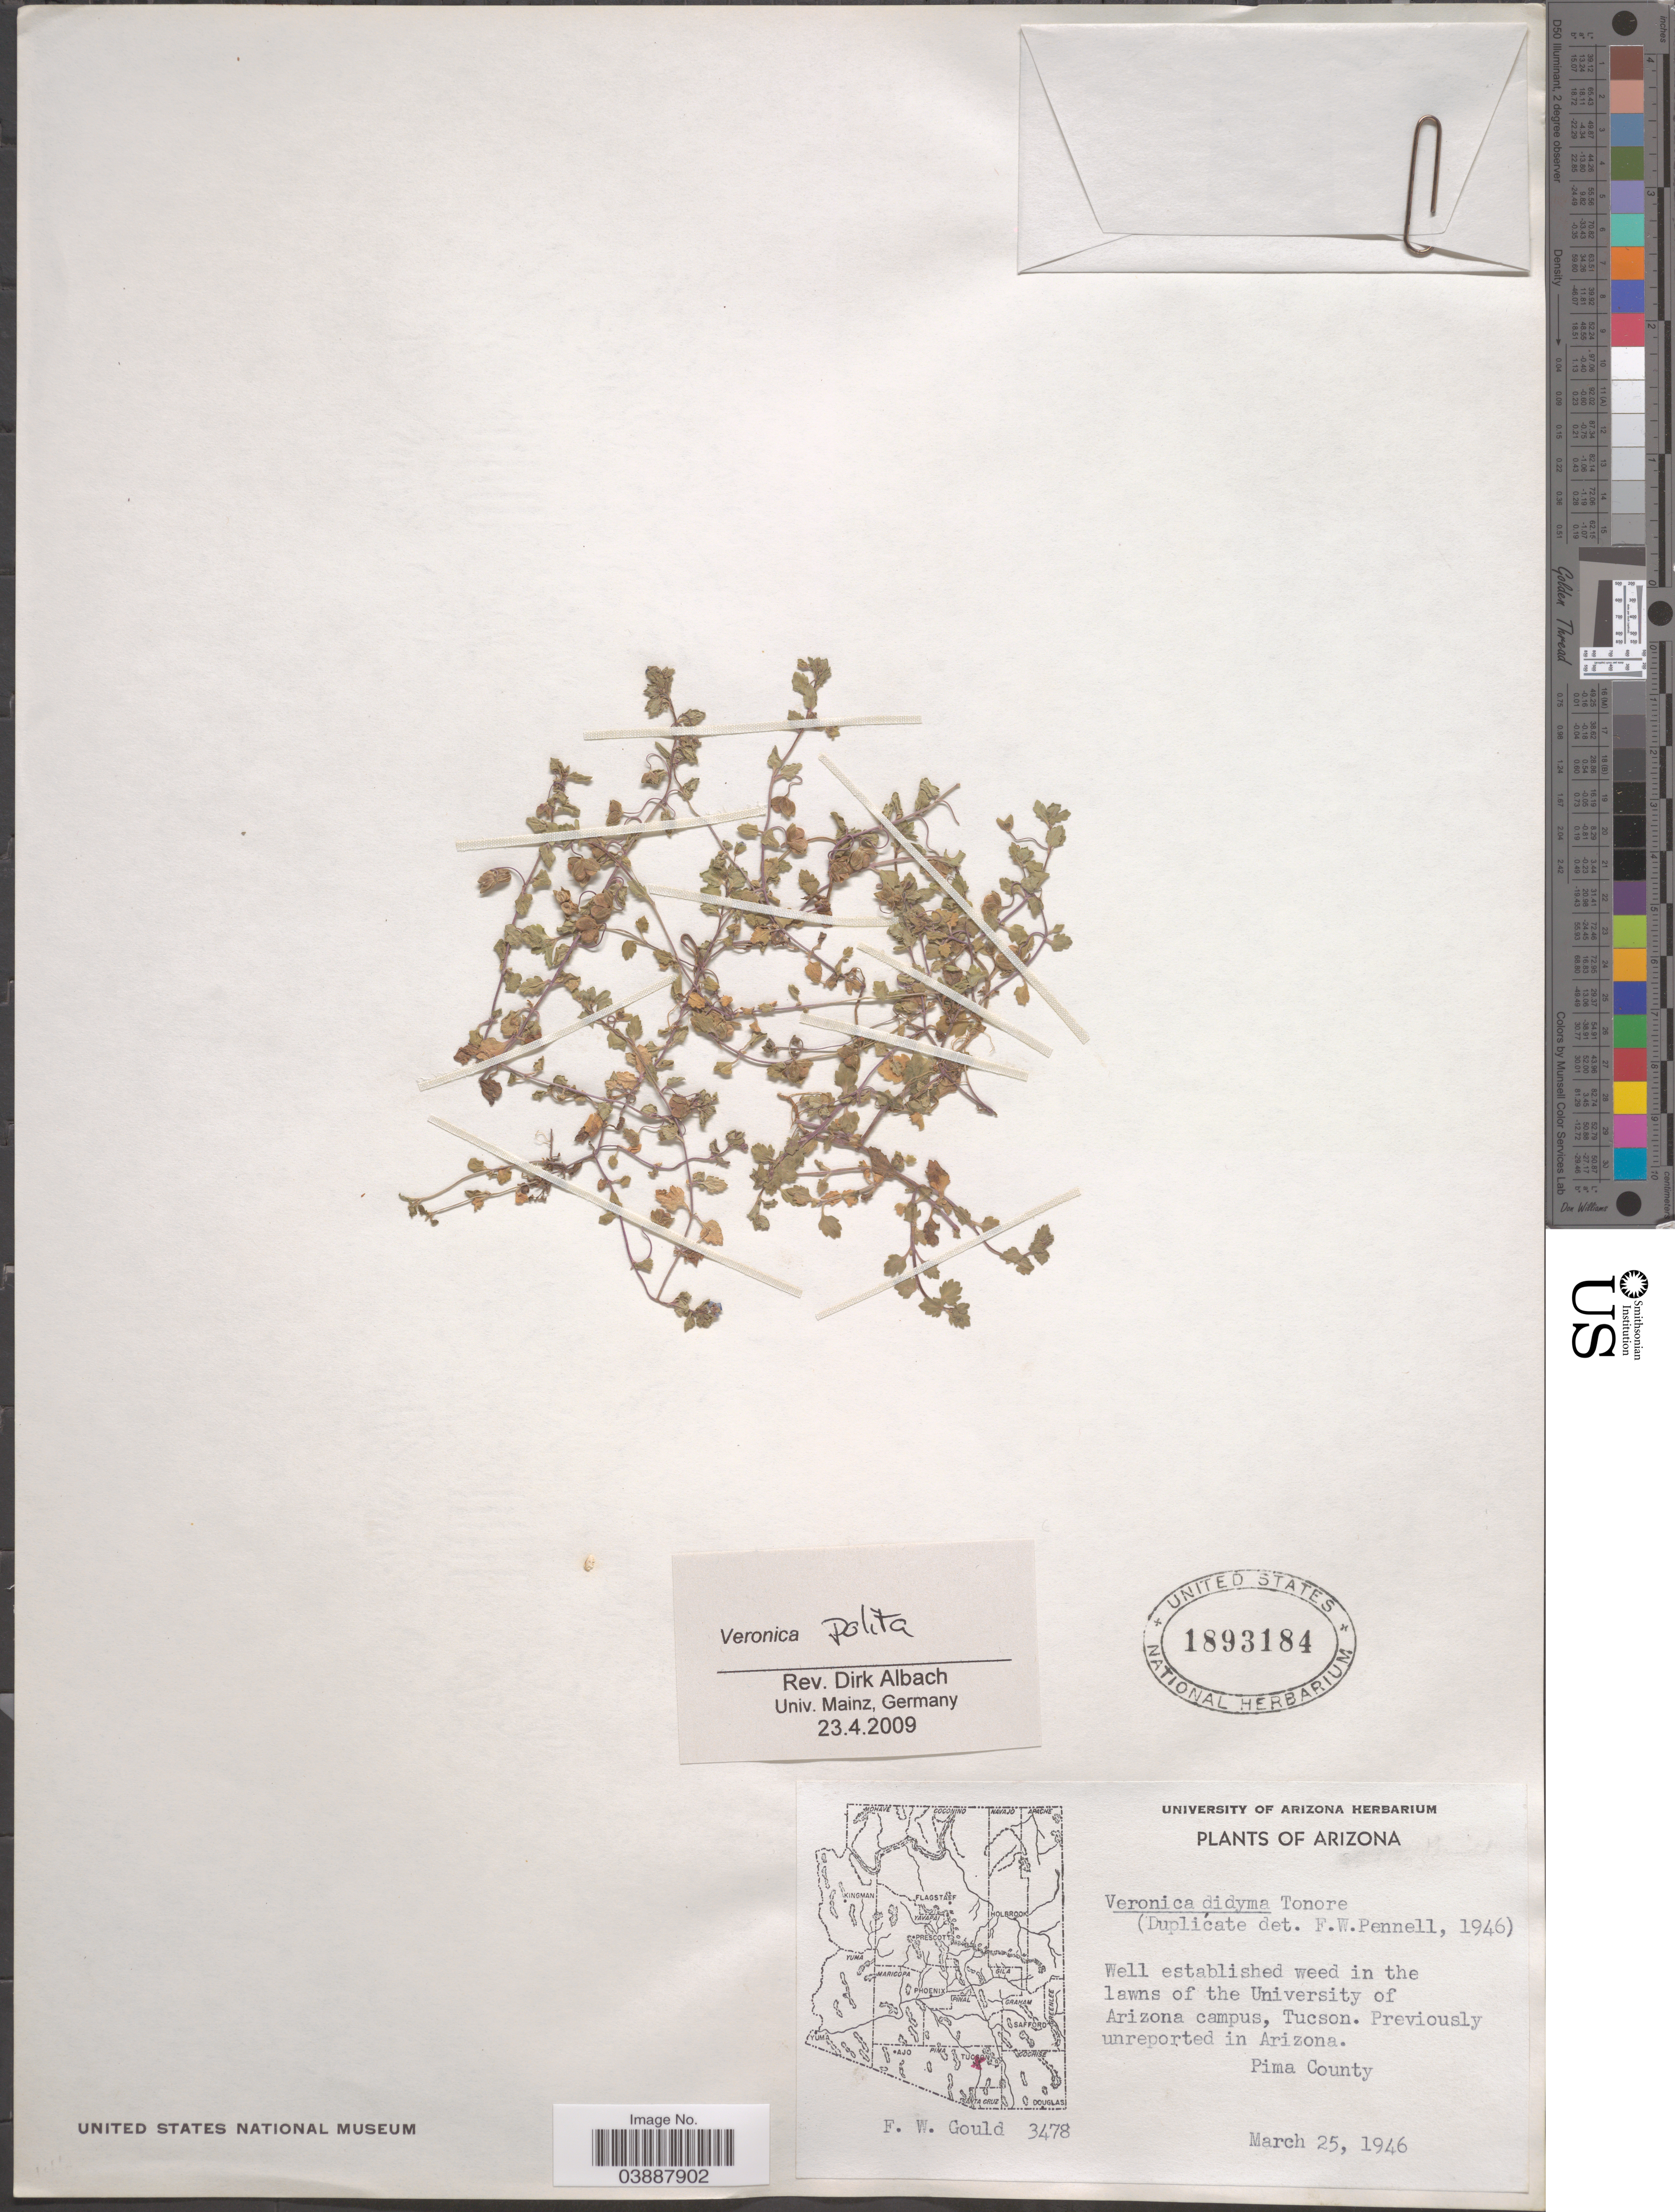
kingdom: Plantae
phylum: Tracheophyta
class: Magnoliopsida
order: Lamiales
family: Plantaginaceae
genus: Veronica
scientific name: Veronica polita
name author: Fr.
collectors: F. W. Gould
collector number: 3478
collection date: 1946-03-25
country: United States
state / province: Arizona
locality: Well established weed in the lawns of the University of Arizona campus, Tucson. Pima County.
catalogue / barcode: US 1893184